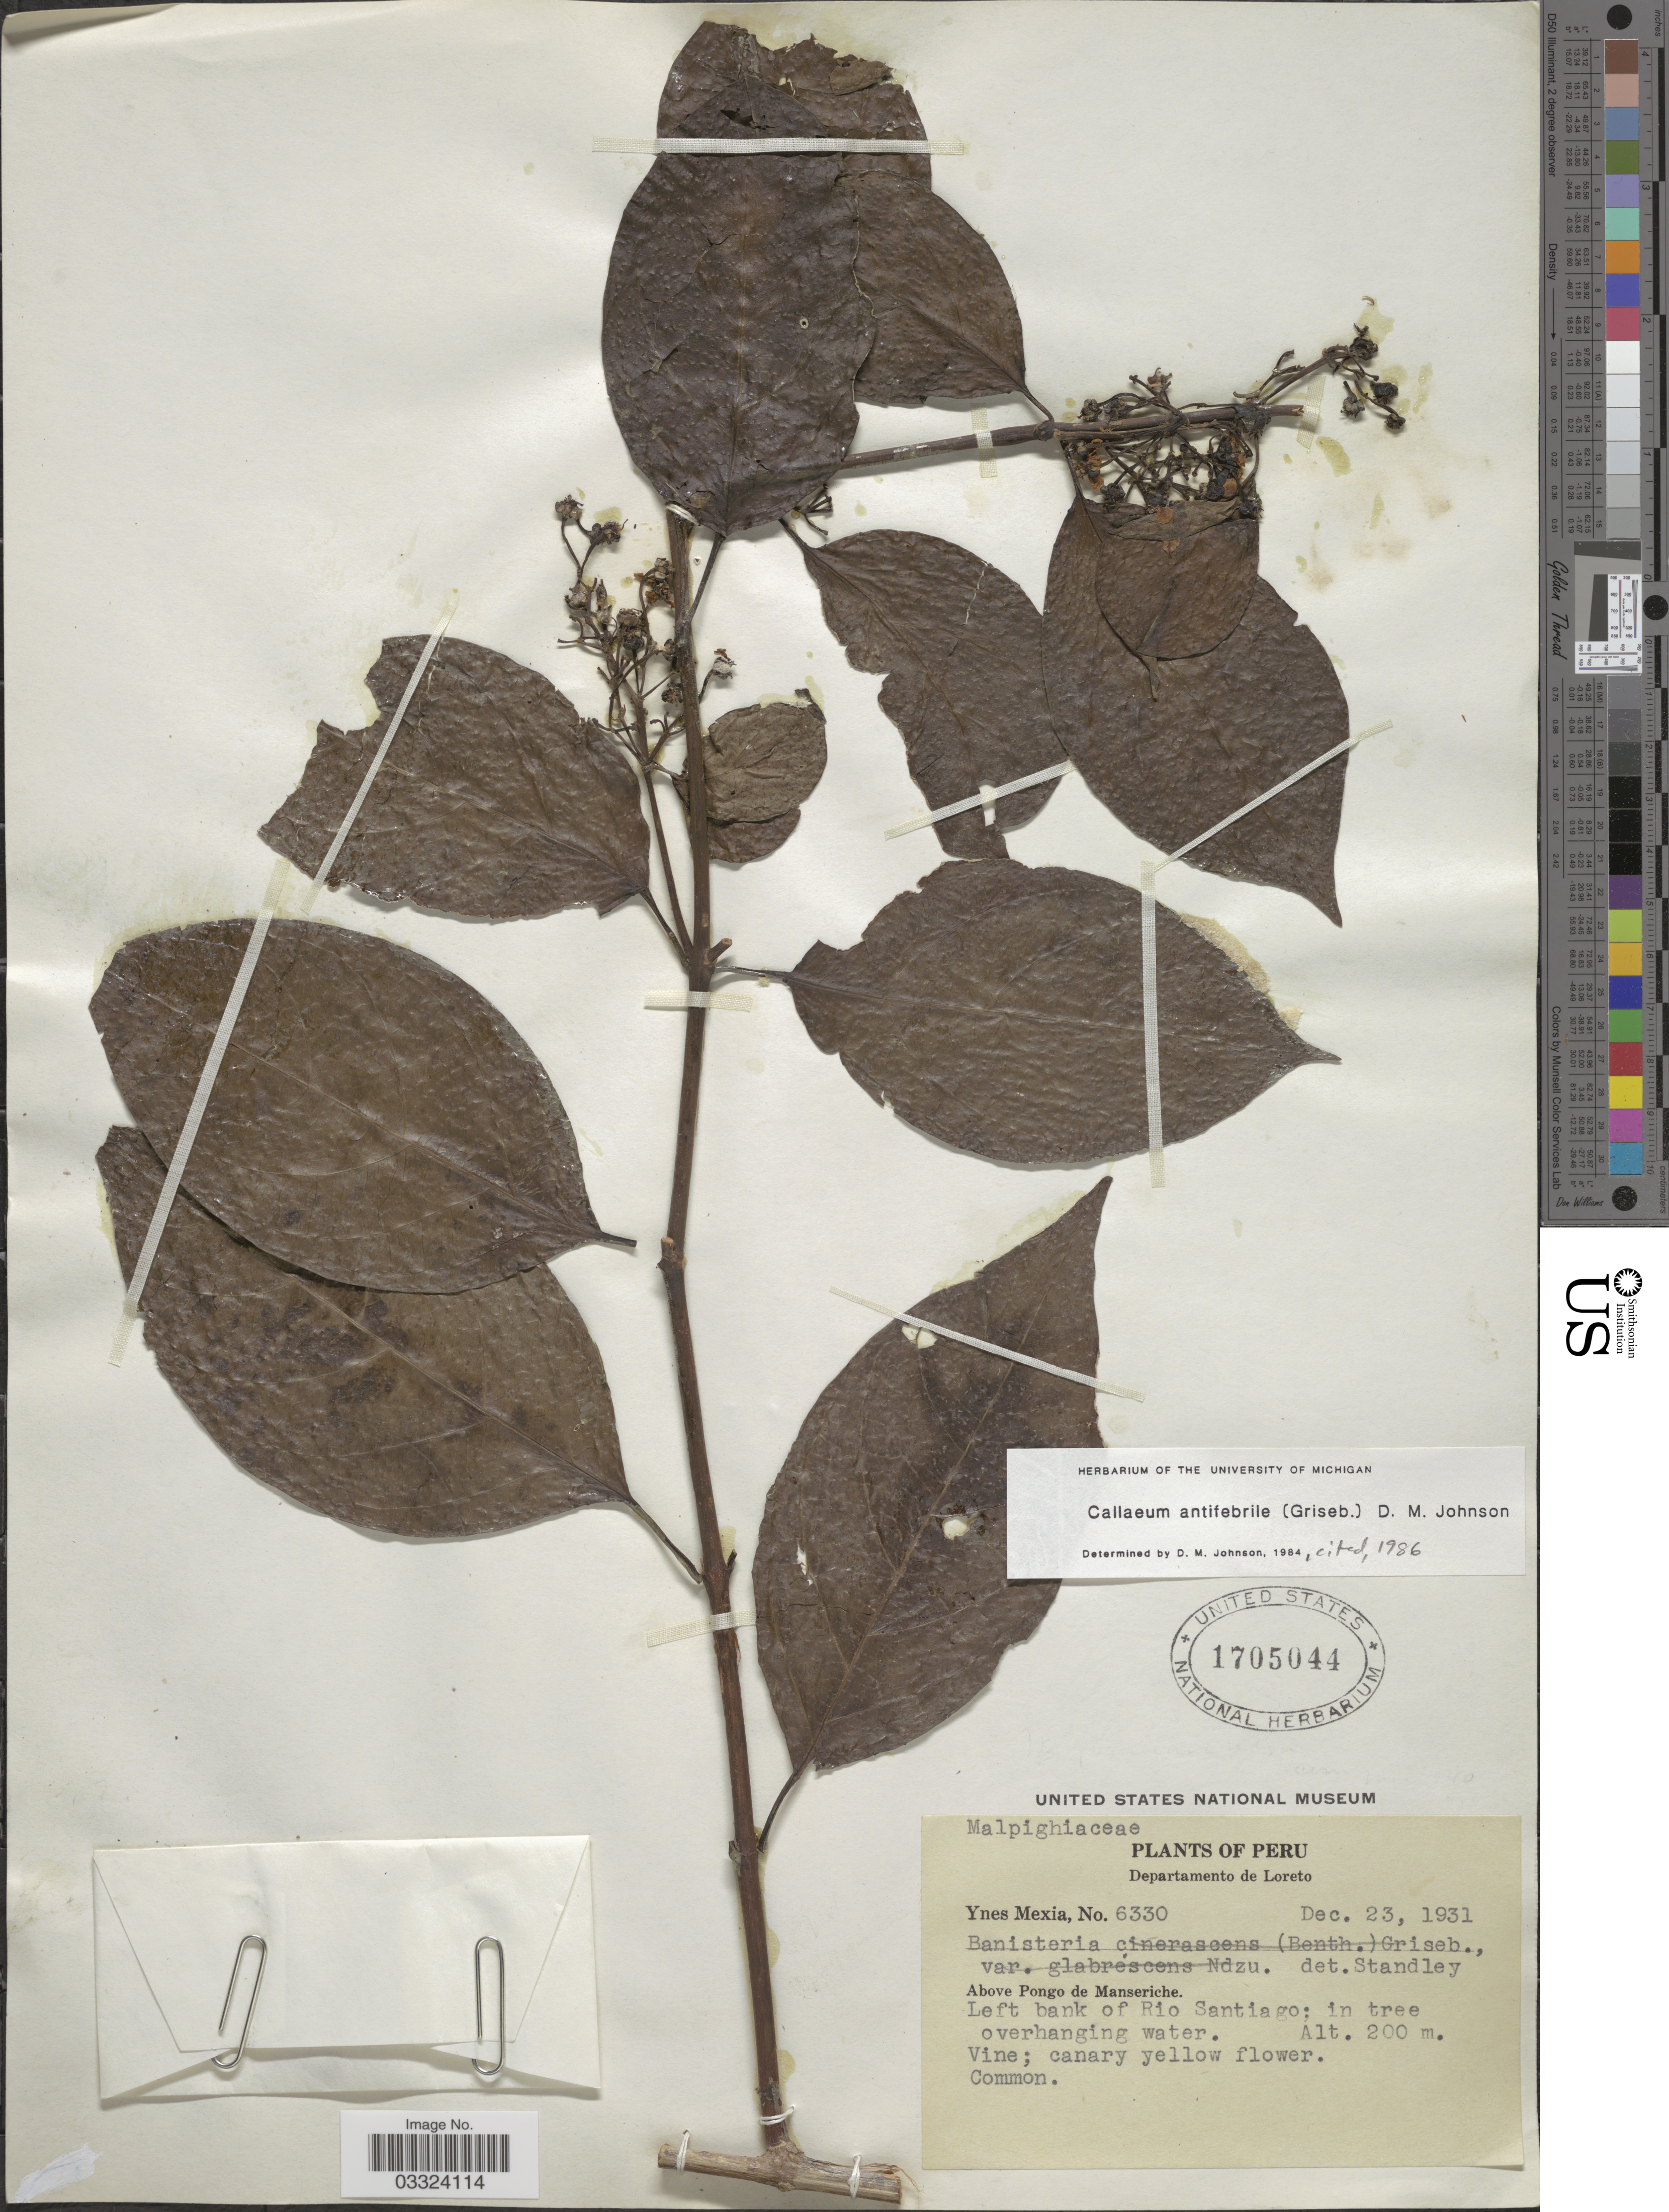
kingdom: Plantae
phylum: Tracheophyta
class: Magnoliopsida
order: Malpighiales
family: Malpighiaceae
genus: Callaeum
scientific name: Callaeum antifebrile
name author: (Ruiz ex Griseb.) D.M. Johnson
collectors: Y. Mexia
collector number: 6330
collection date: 1931-12-23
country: Peru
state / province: Loreto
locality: Departamento de Loreto. Above Pongo de Manseriche. Left bank of Rio Santiago.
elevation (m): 200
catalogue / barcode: US 1705044